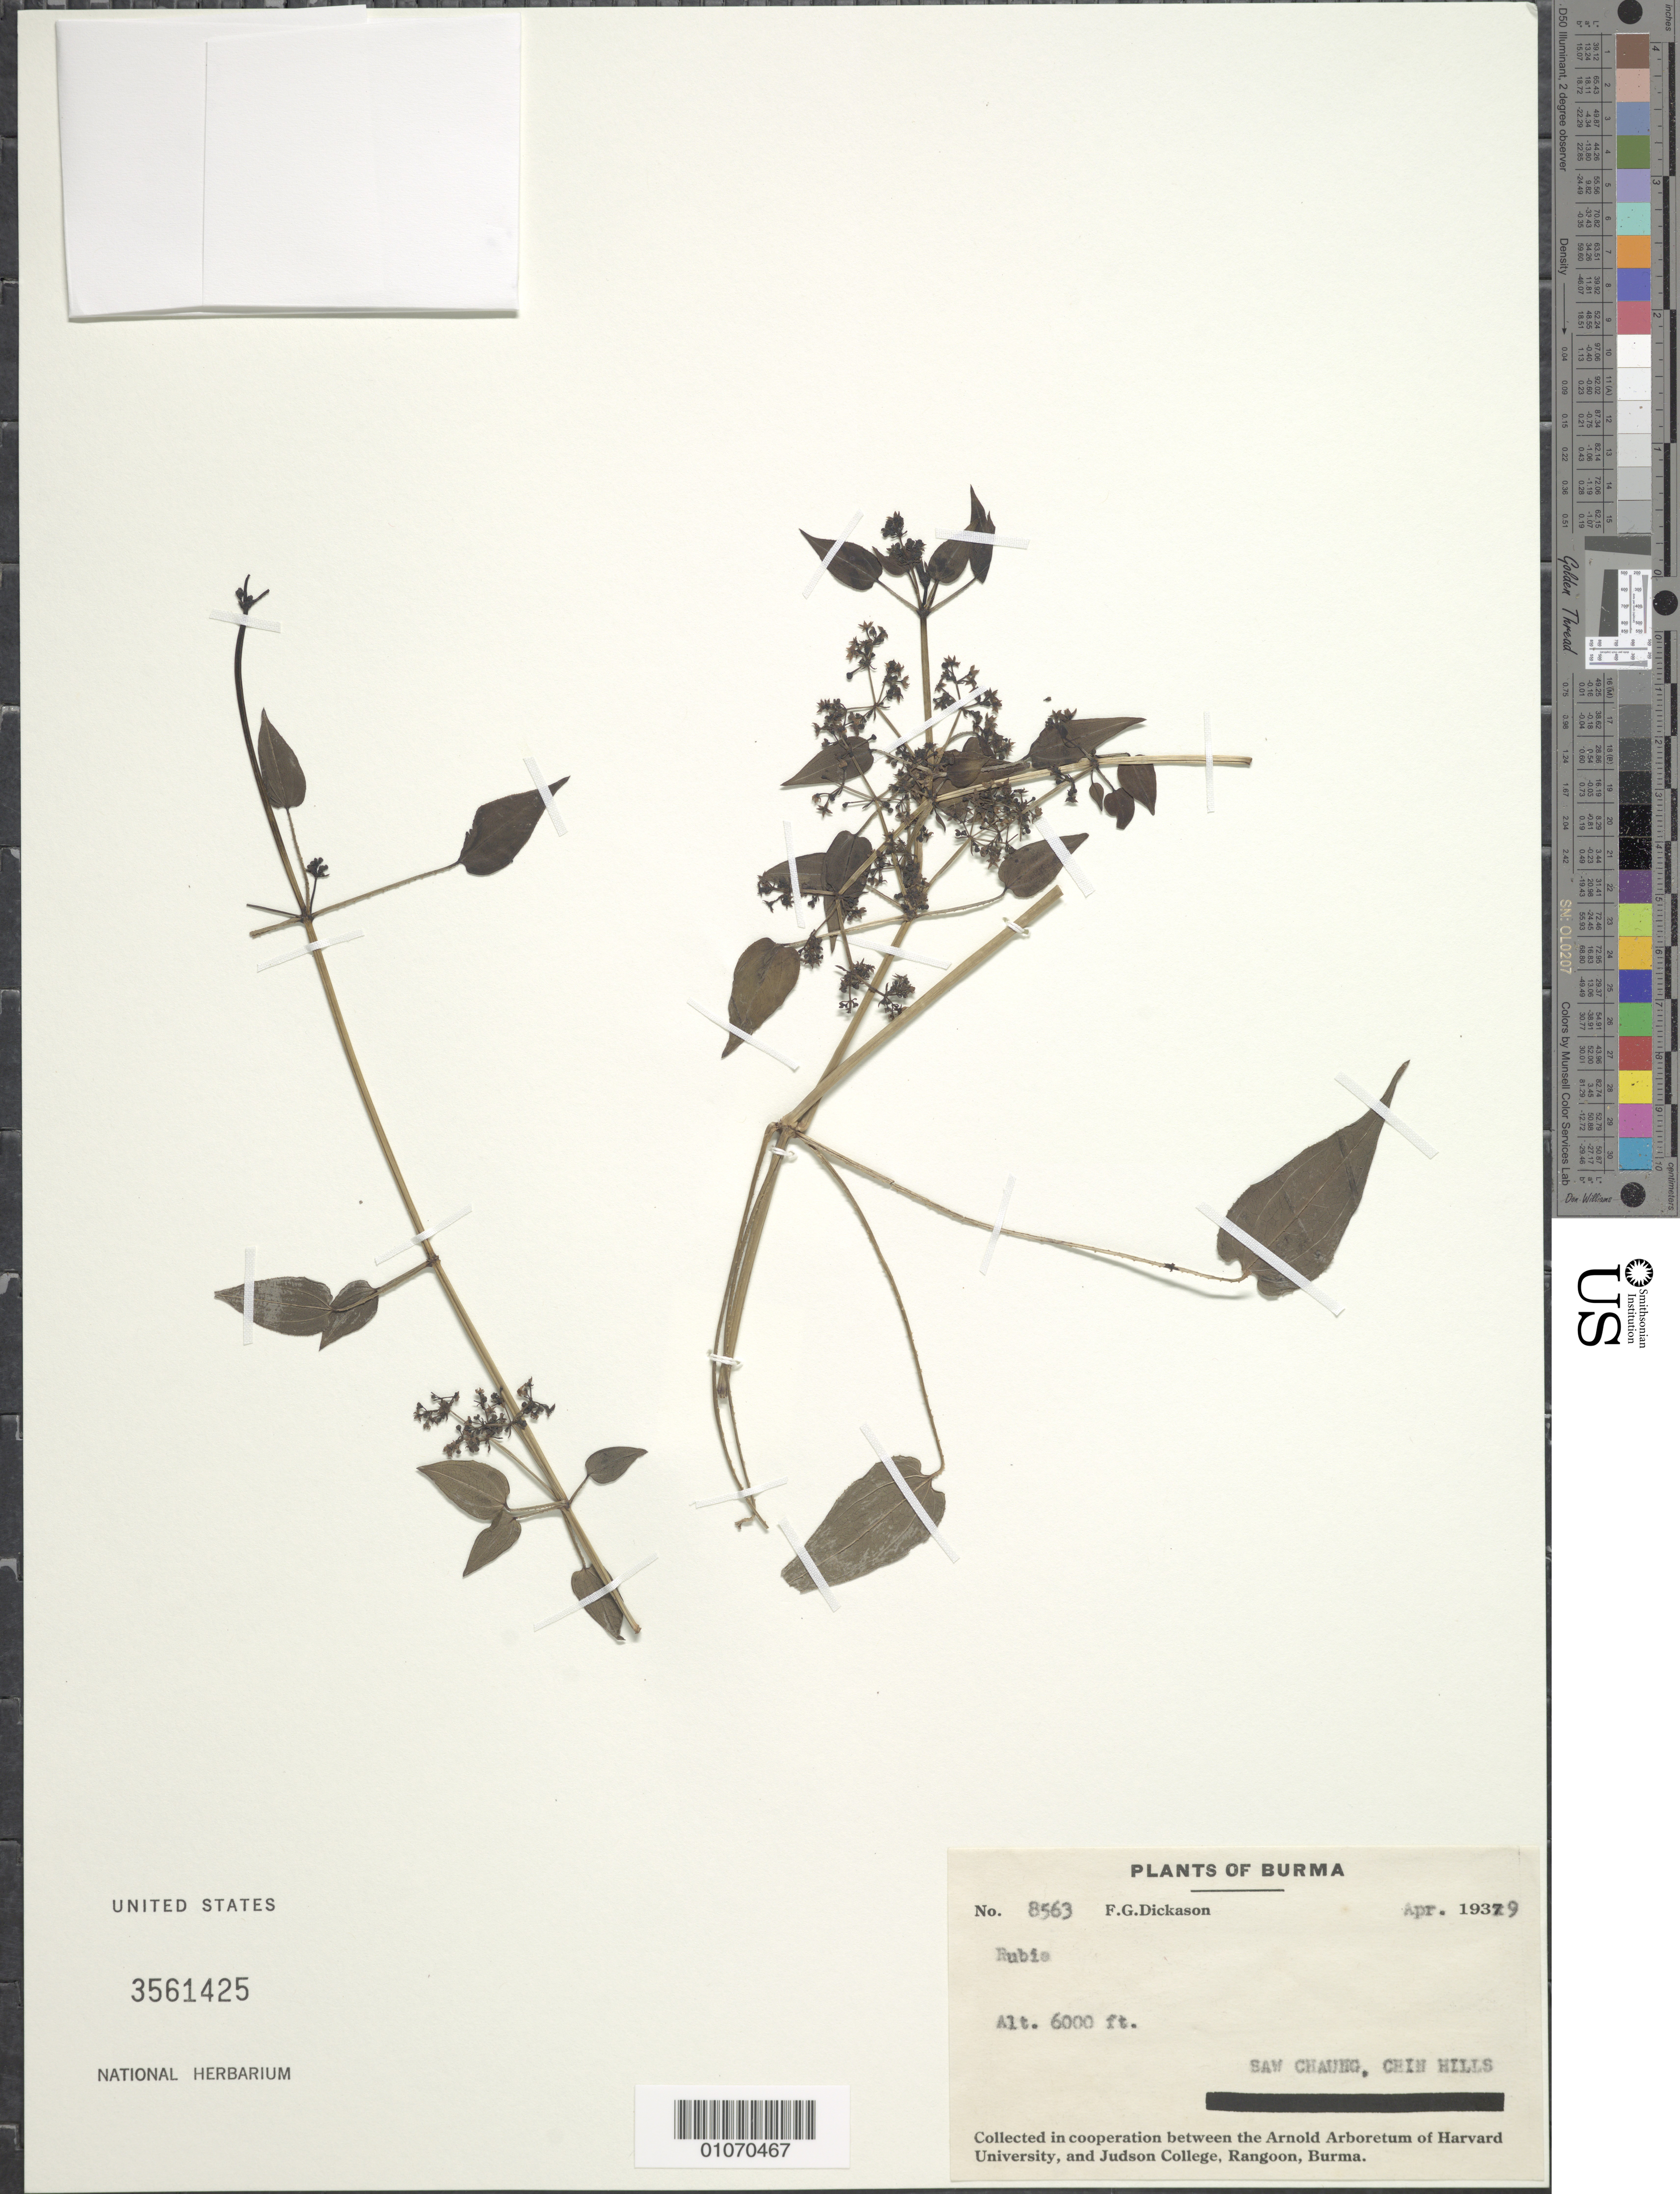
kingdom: Plantae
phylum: Tracheophyta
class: Magnoliopsida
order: Gentianales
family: Rubiaceae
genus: Rubia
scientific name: Rubia sp.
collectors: F. Dickason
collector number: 8563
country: Myanmar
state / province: Chin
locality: Saw Chaung, Chin Hills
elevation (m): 1829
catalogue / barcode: US 3561425